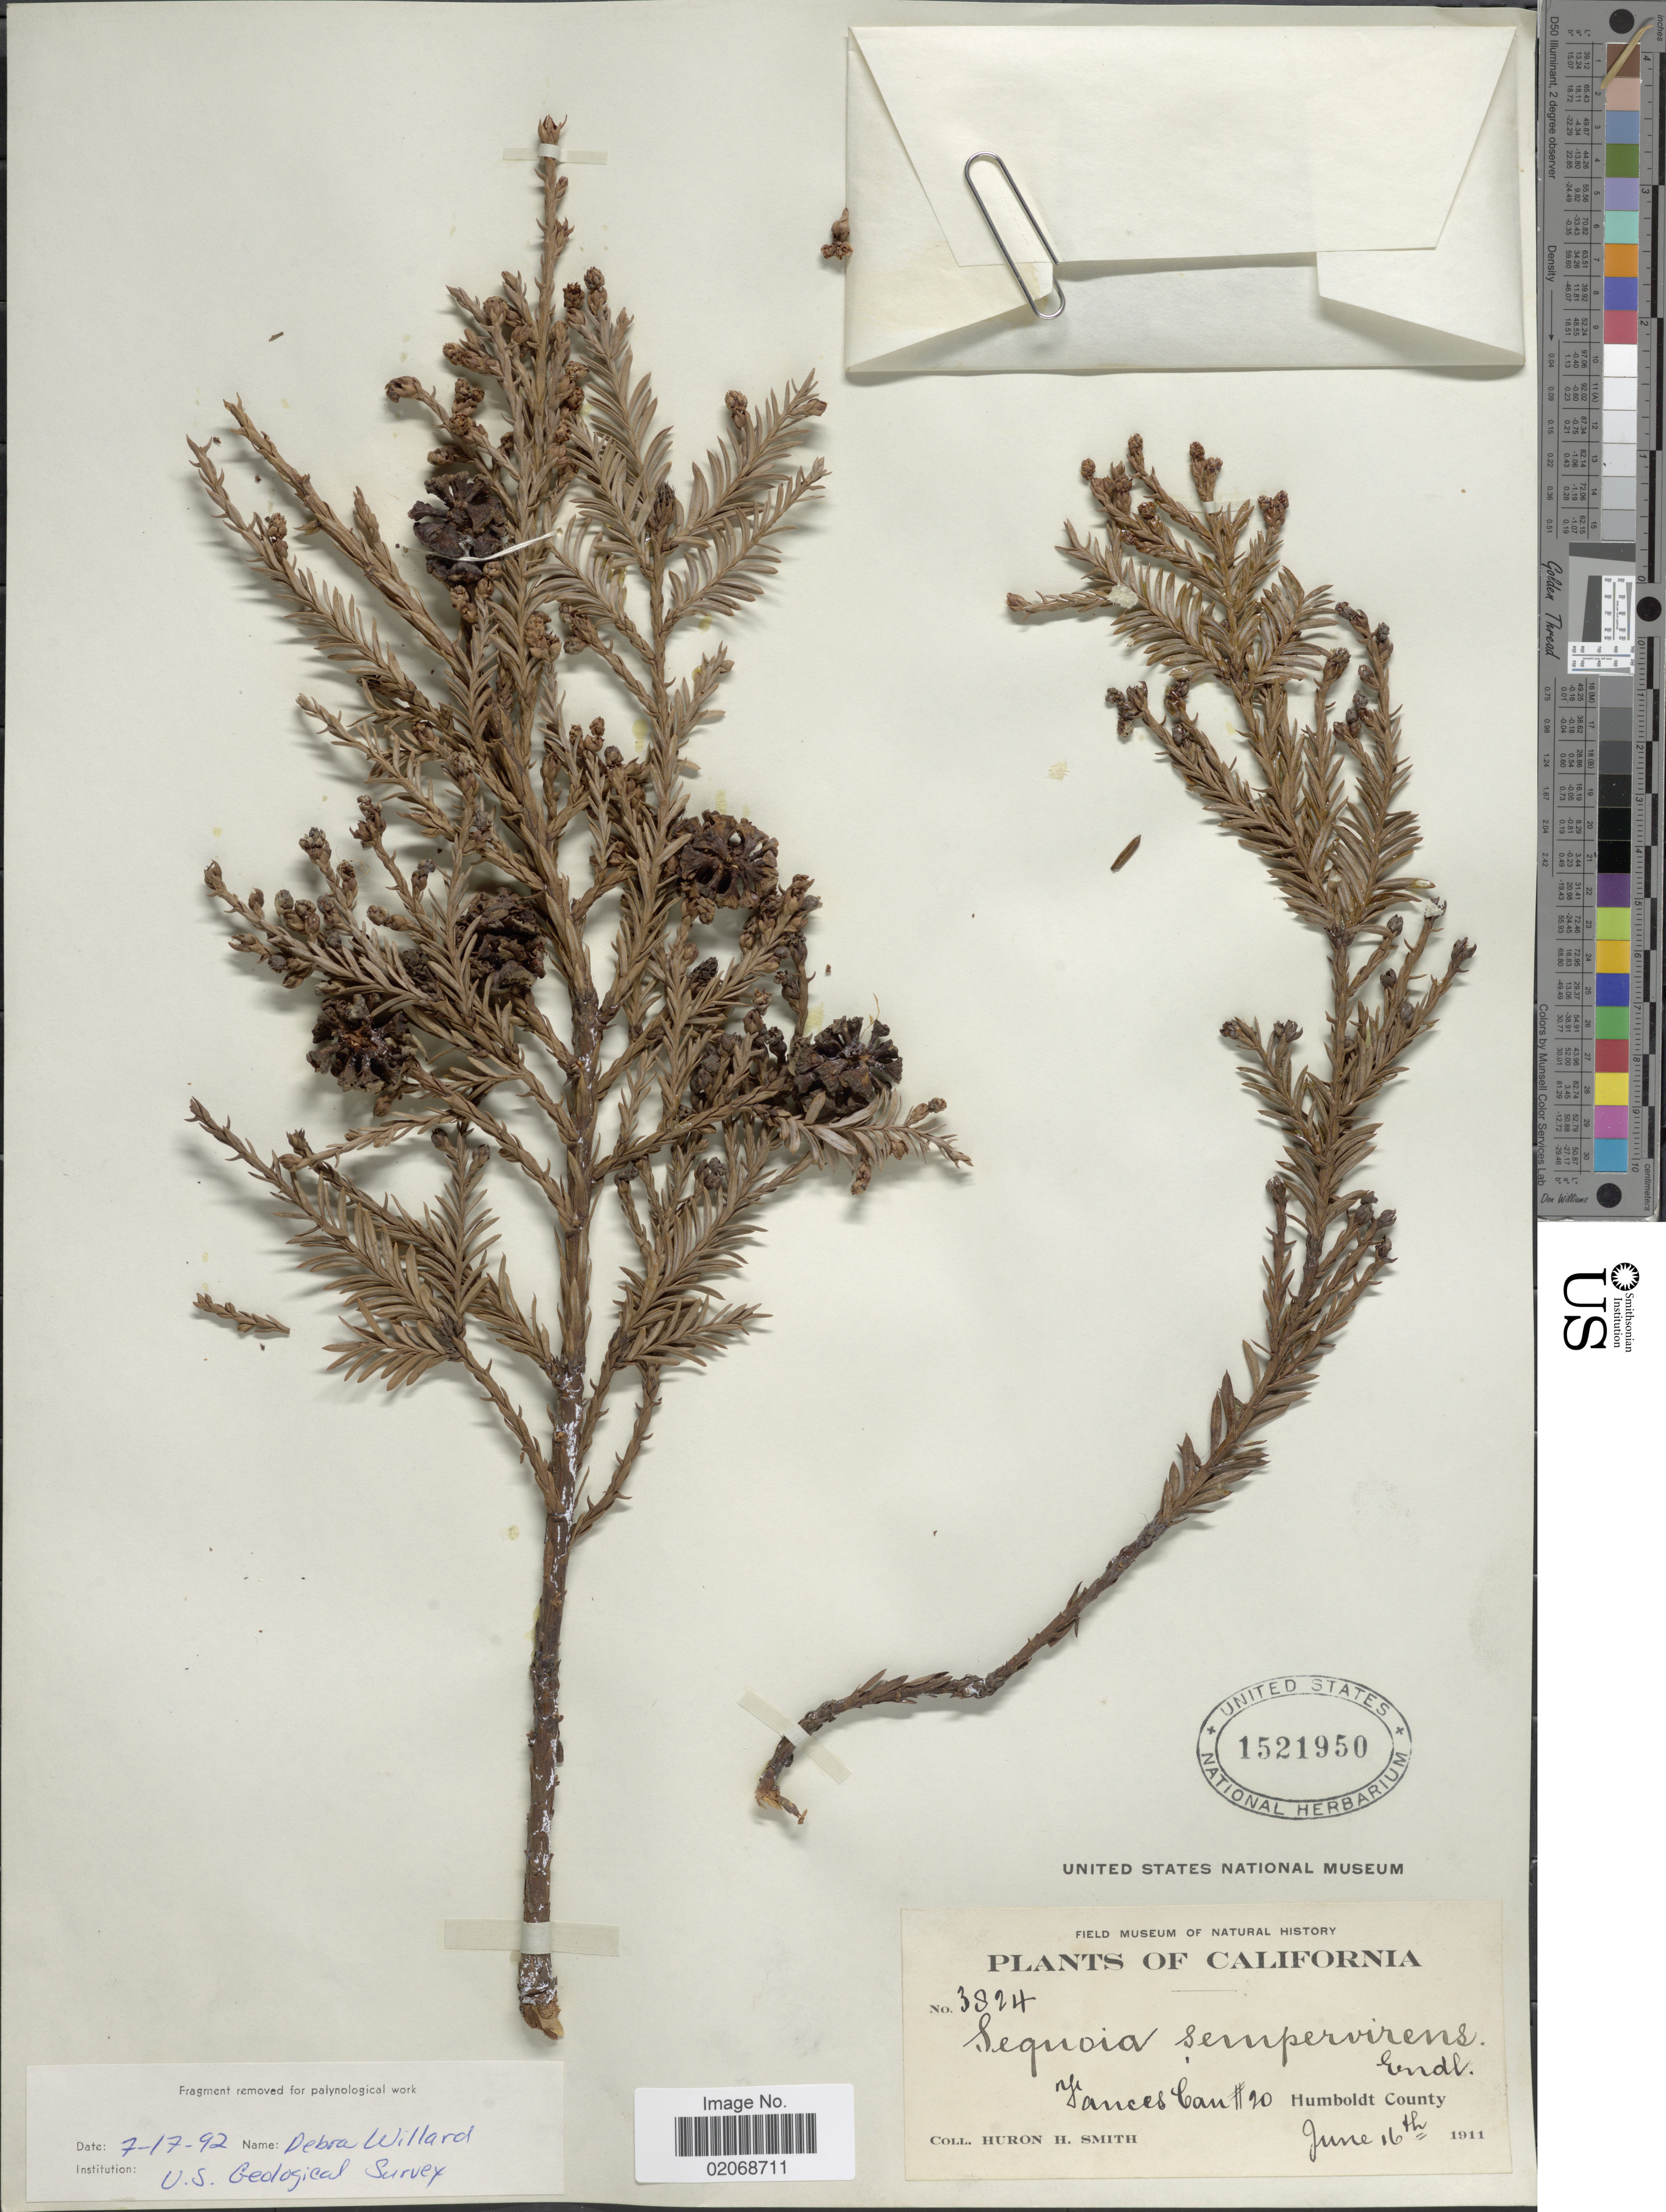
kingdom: Plantae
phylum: Tracheophyta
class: Pinopsida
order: Pinales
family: Cupressaceae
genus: Sequoia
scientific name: Sequoia sempervirens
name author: (D. Don) Endl.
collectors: Huron H. Smith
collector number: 3824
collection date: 1911-06-16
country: United States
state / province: California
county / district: Humboldt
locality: Yances Can #20 Humboldt County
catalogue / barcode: US 1521950